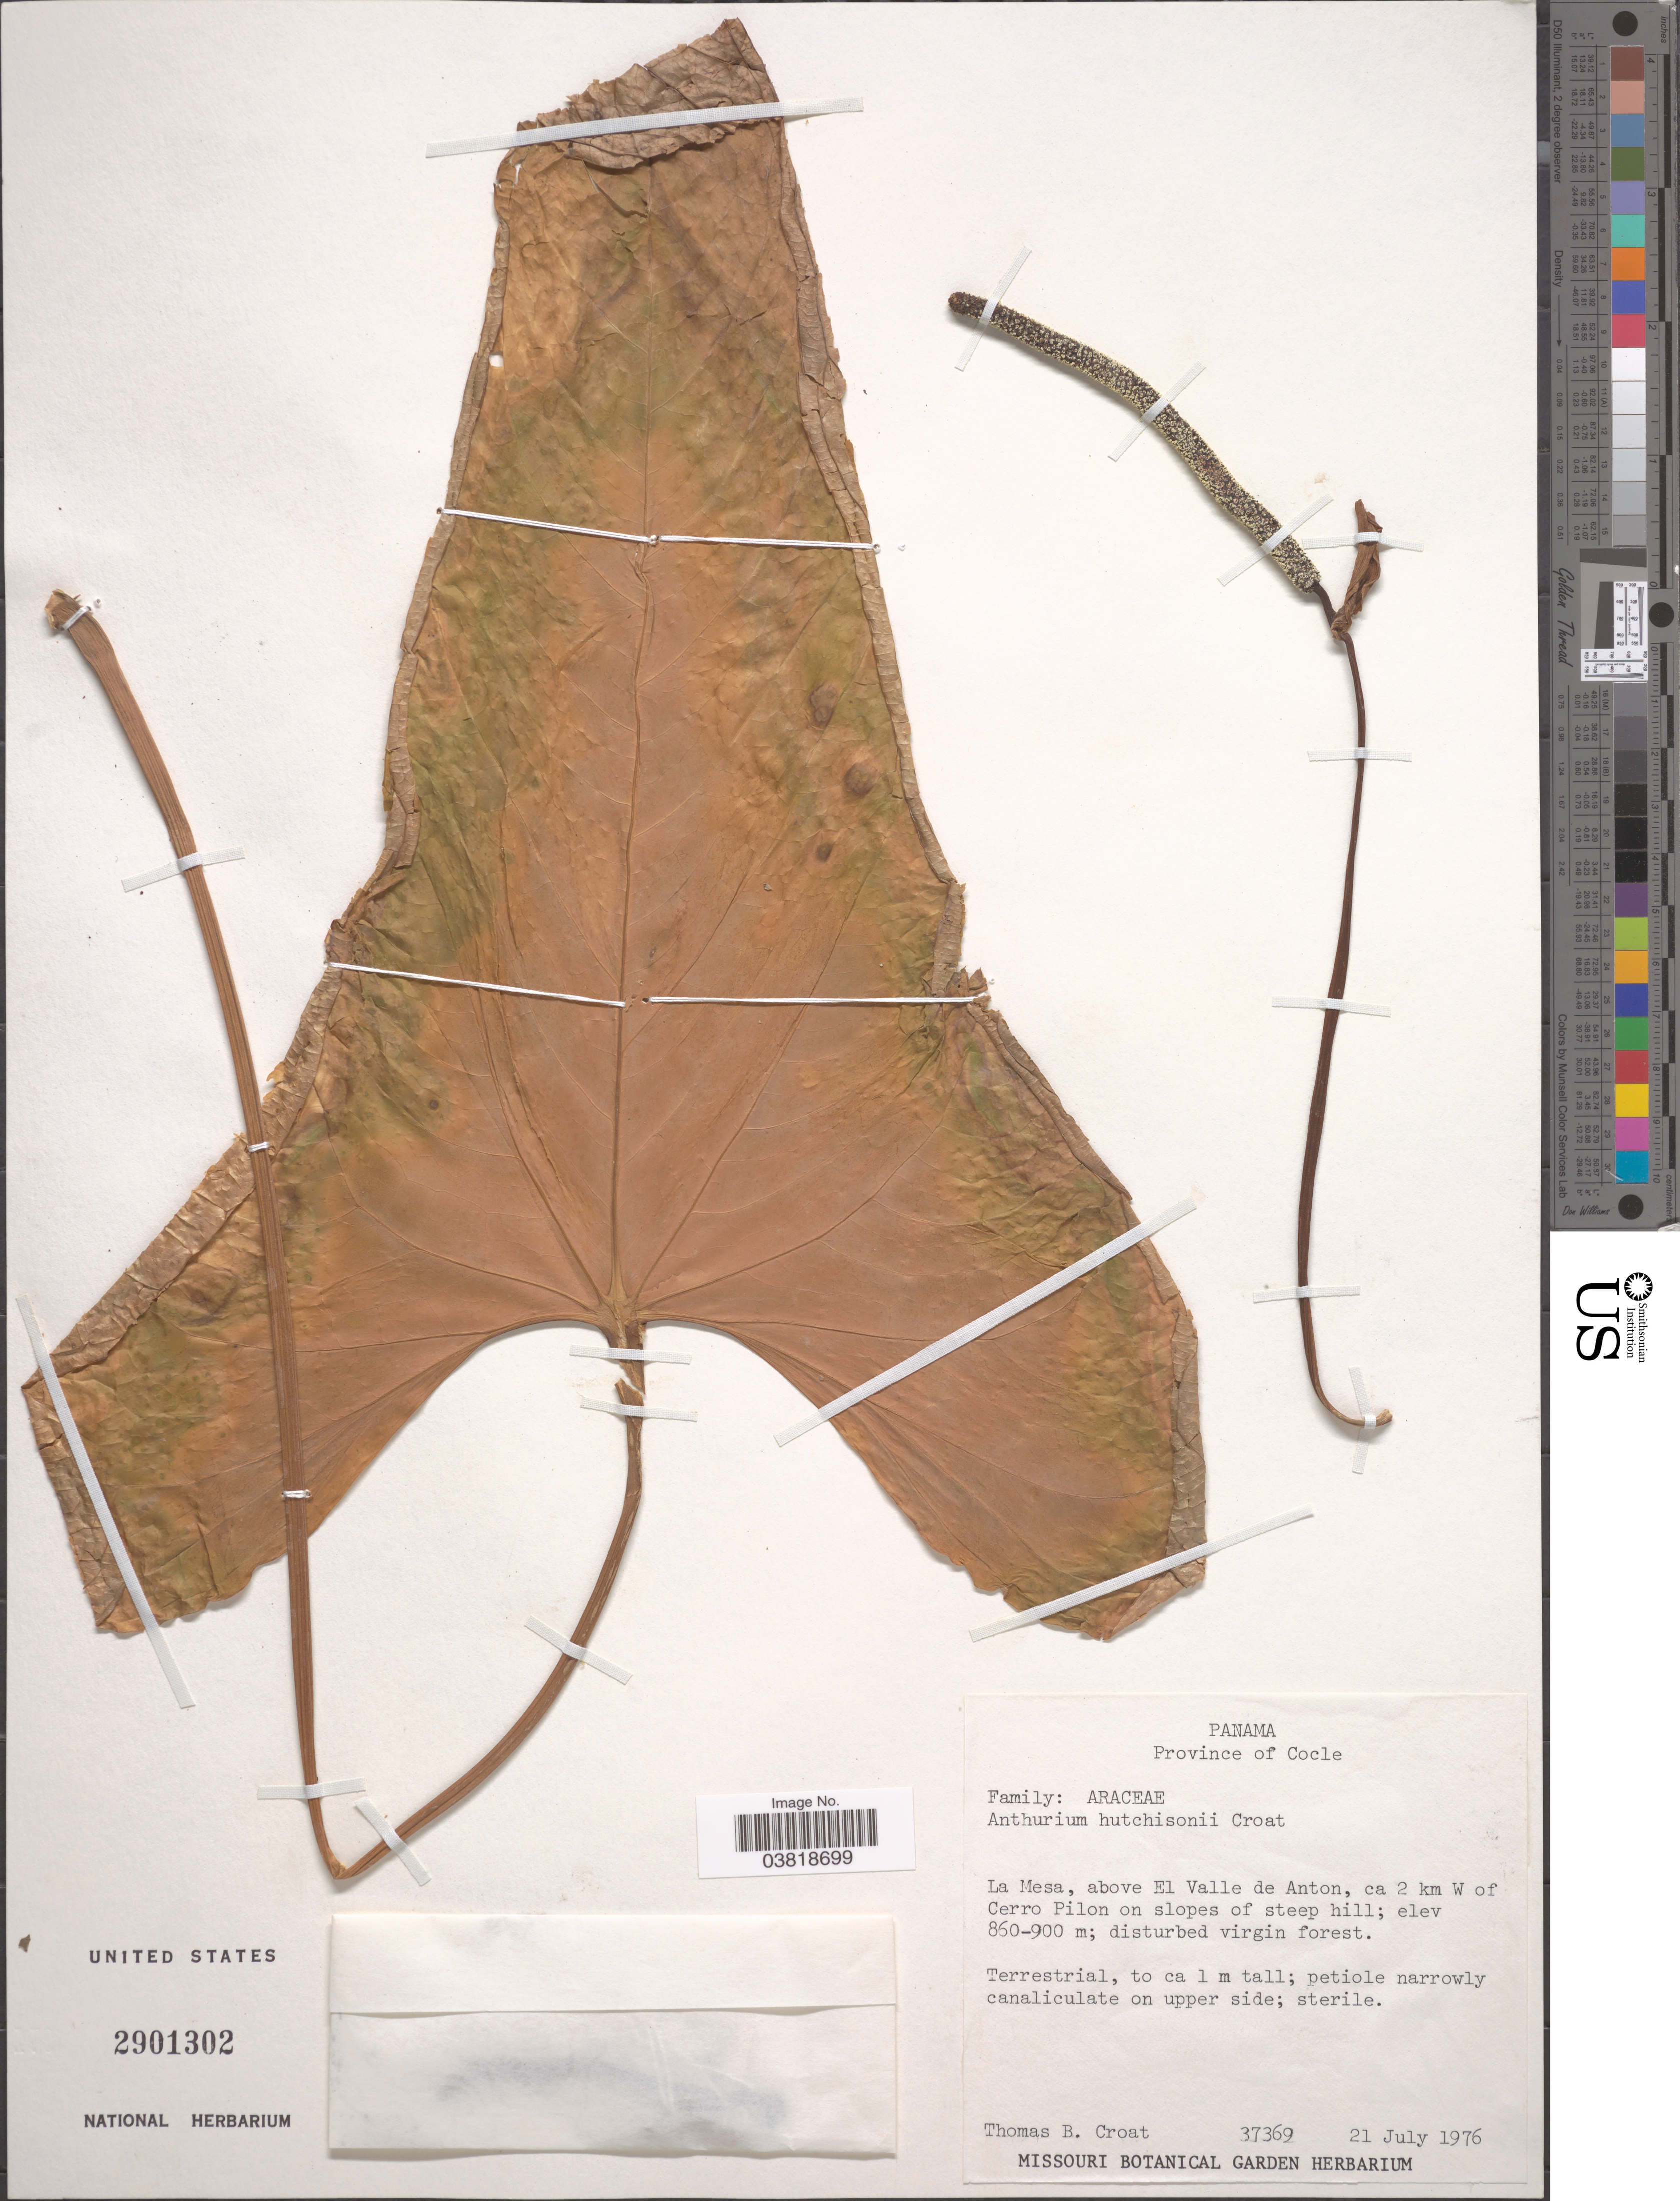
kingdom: Plantae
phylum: Tracheophyta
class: Liliopsida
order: Alismatales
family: Araceae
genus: Anthurium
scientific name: Anthurium hutchisonii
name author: Croat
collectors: T. B. Croat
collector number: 37369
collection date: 1976-07-21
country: Panama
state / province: Cocle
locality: La Mesa, above El Valle de Anton, ca 2 km W of Cerro Pilon on slopes of steep hill.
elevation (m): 860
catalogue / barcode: US 2901302